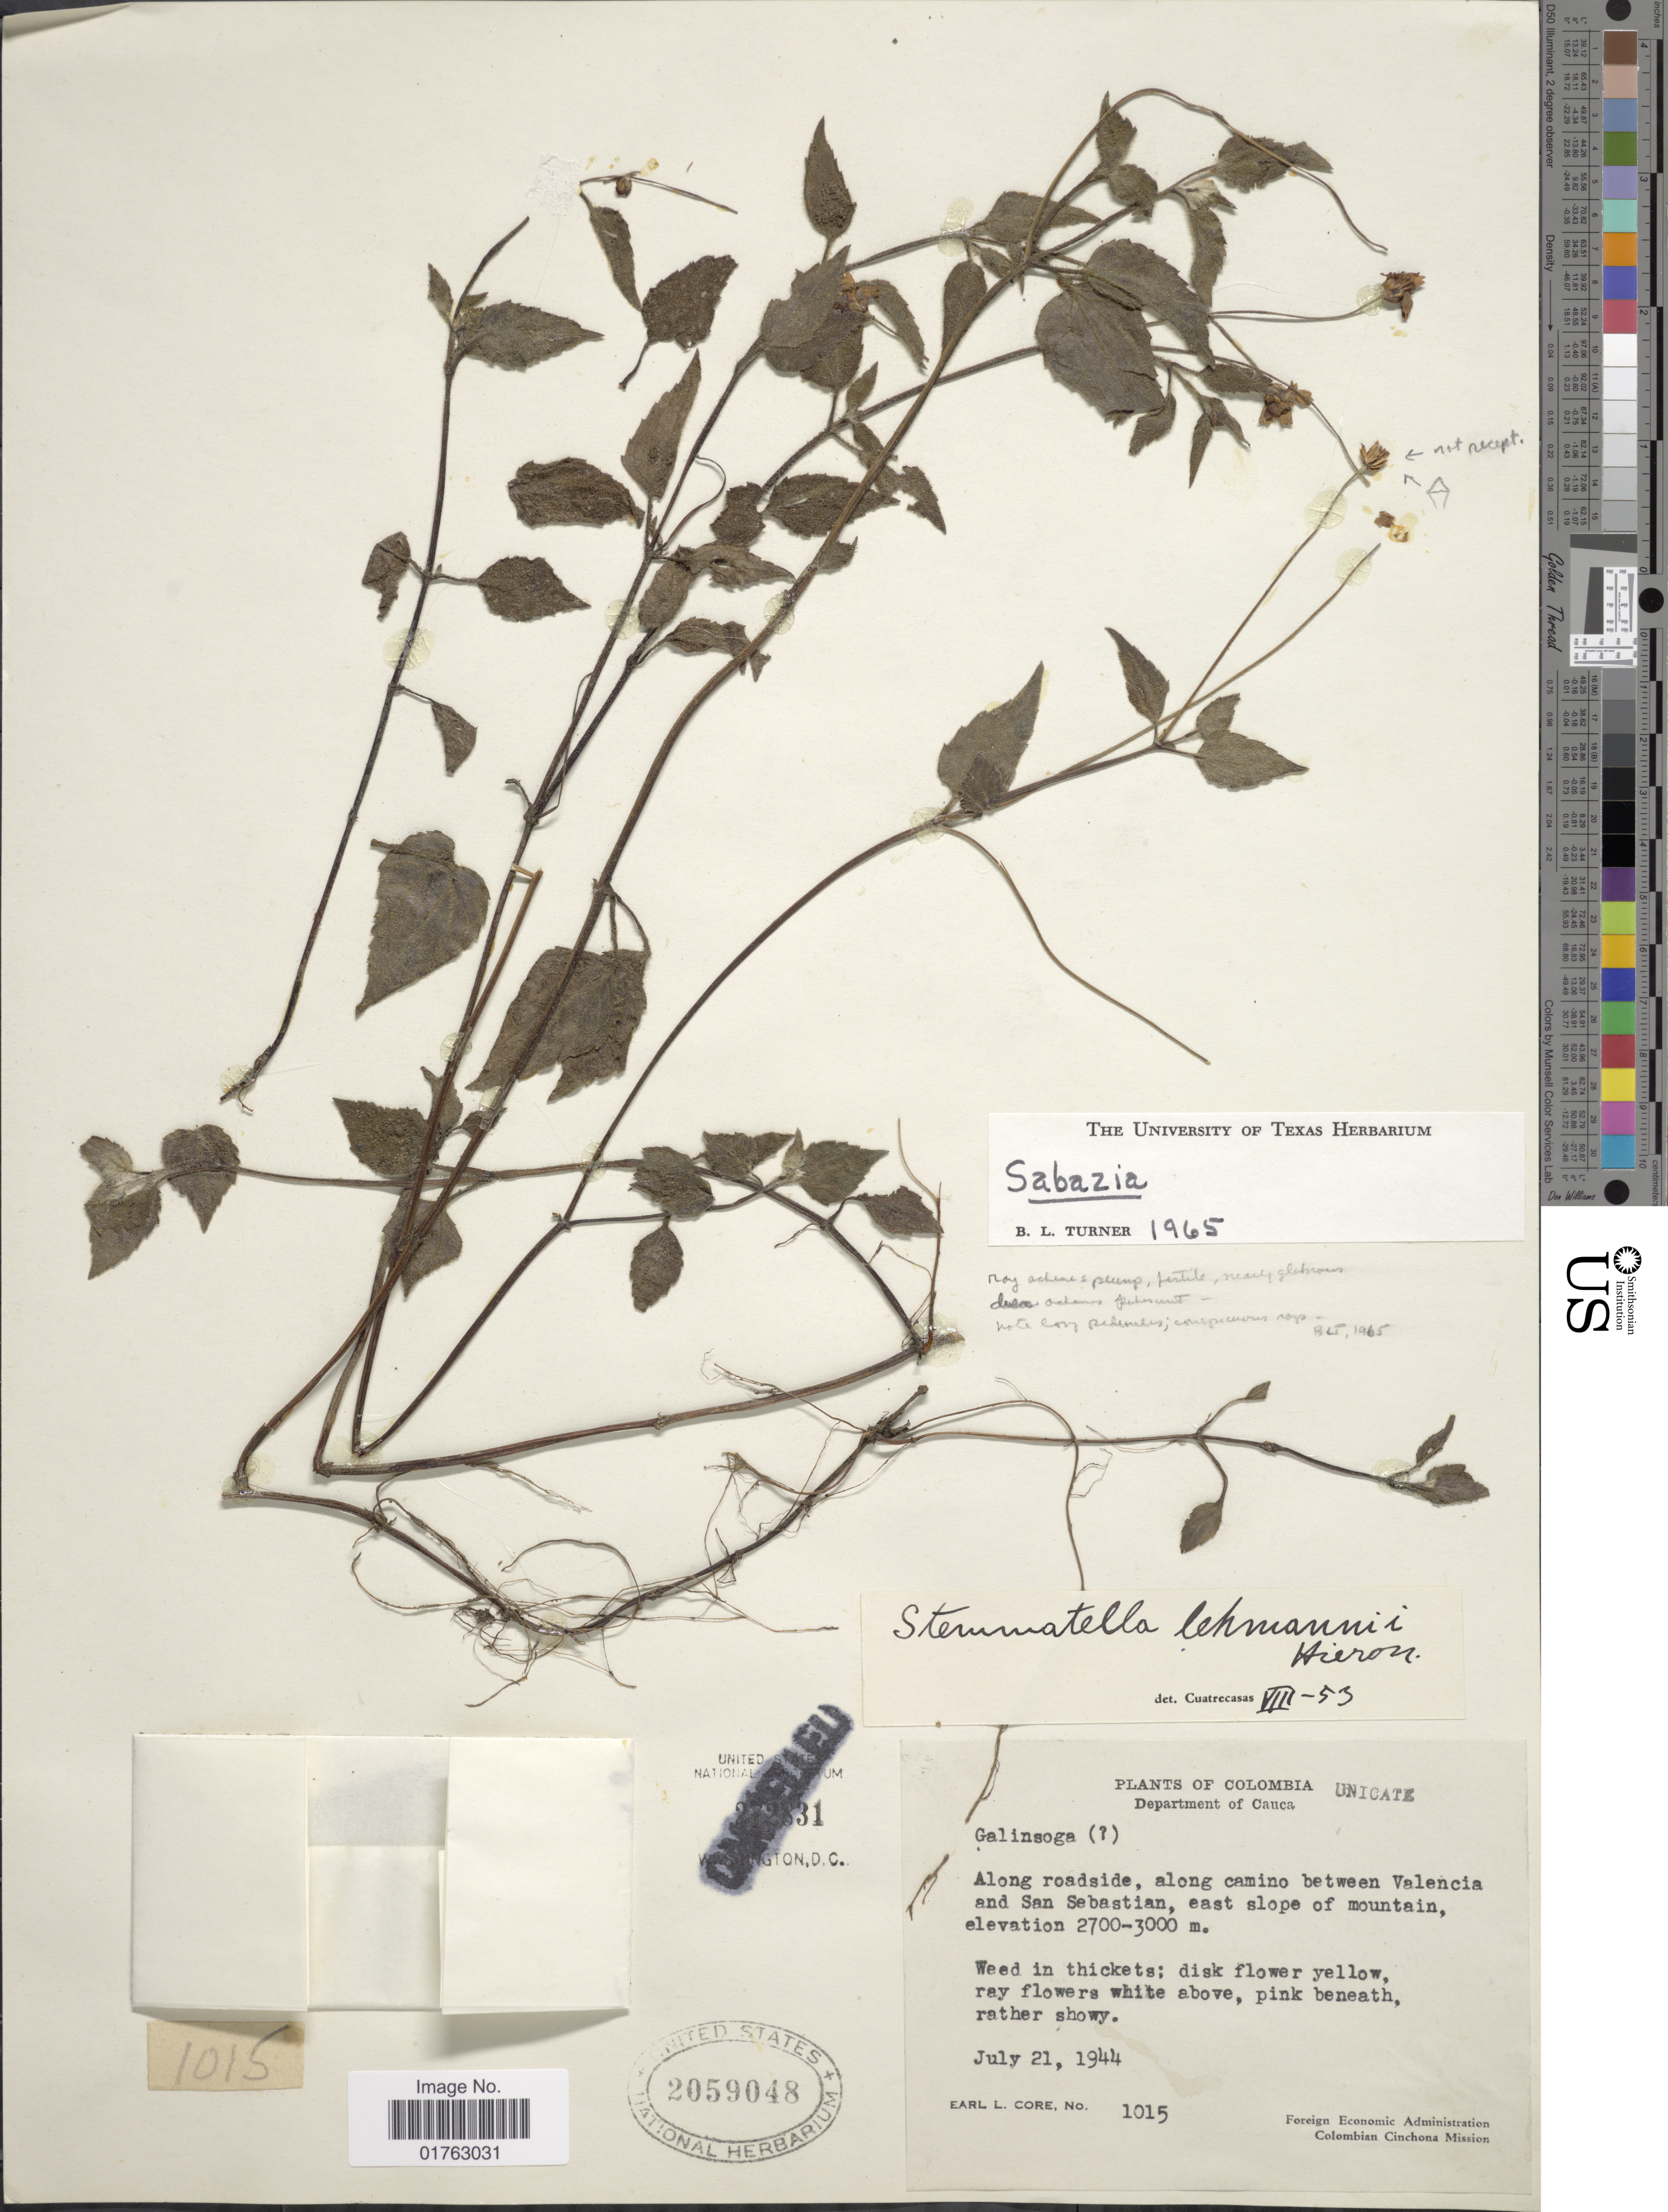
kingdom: Plantae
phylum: Tracheophyta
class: Magnoliopsida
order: Asterales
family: Asteraceae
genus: Sabazia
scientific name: Sabazia sp.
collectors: E. L. Core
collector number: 1015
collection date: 1944-07-21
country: Colombia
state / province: Cauca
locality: Departament of Cauca, Along roadside, along camino between Valencia and San Sebastian, east slope of mountain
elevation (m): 2700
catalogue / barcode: US 2059048